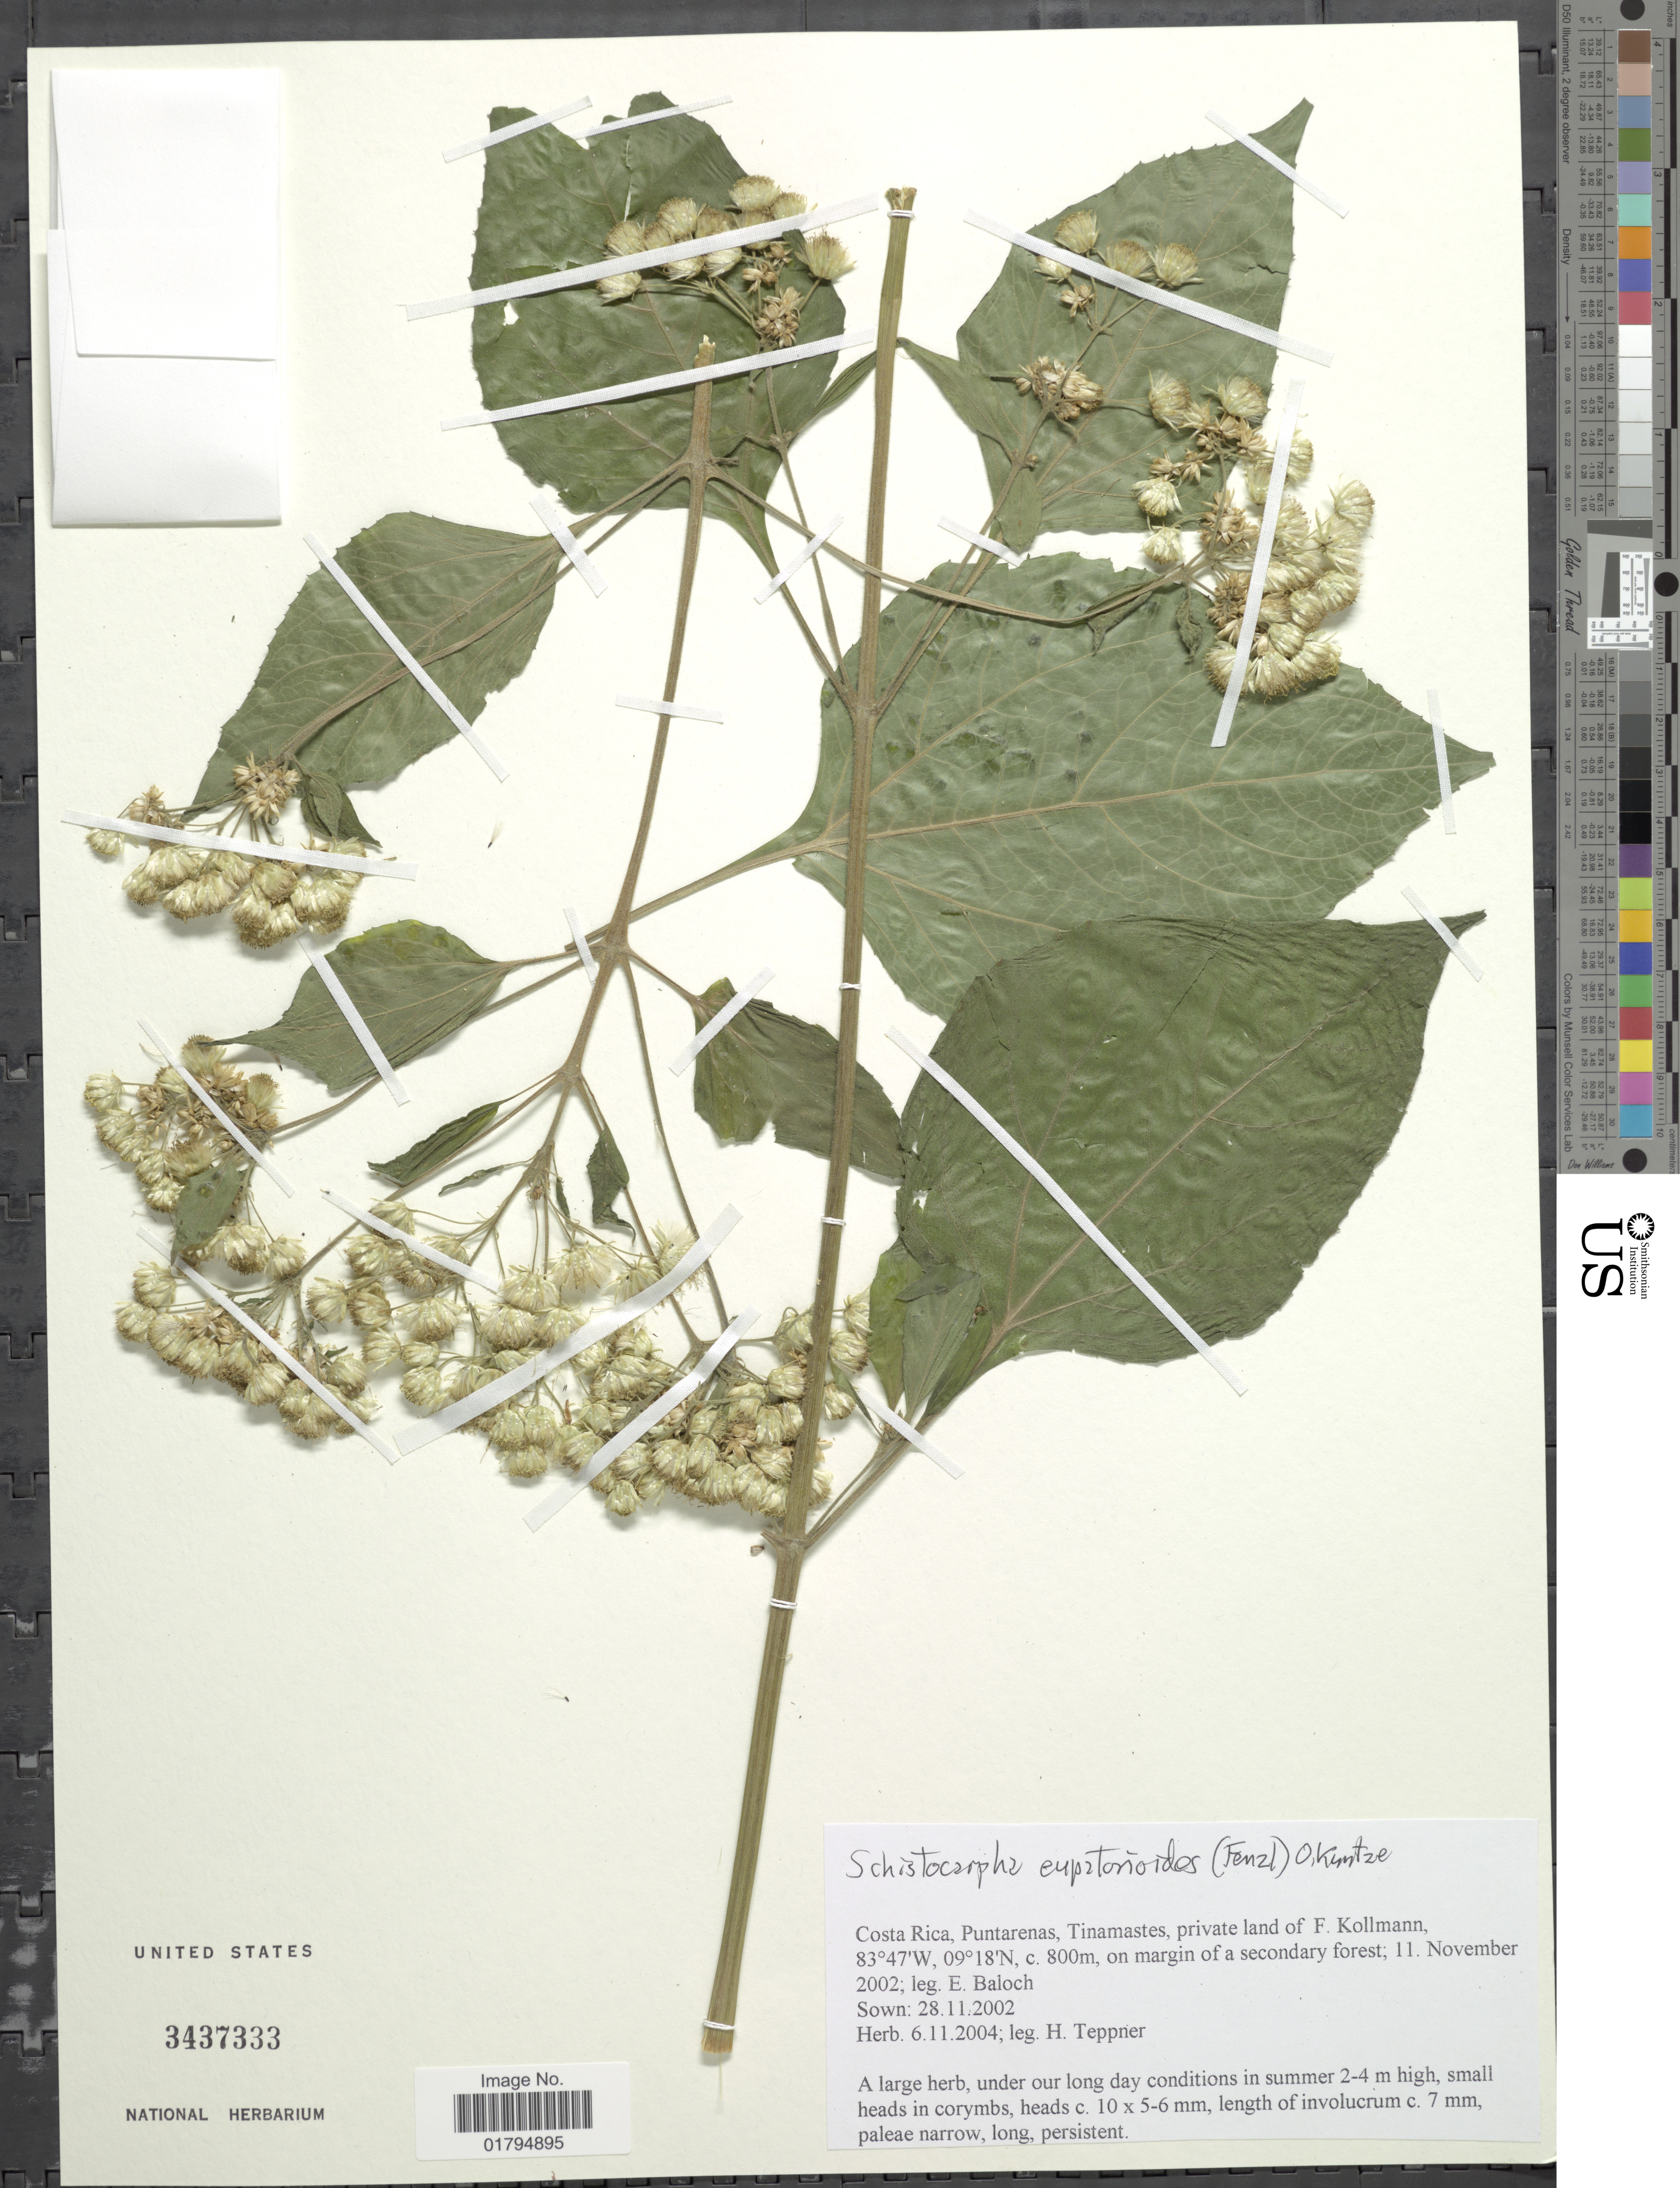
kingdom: Plantae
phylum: Tracheophyta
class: Magnoliopsida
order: Asterales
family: Asteraceae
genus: Schistocarpha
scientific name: Schistocarpha eupatorioides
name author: (Fenzl) Kuntze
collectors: E. Baloch & H. Teppner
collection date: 2002-11-11/2004-11-06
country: Costa Rica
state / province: Puntarenas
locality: Tinamastes, rpivate land of F. Kollmann.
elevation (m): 800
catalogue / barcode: US 3437333